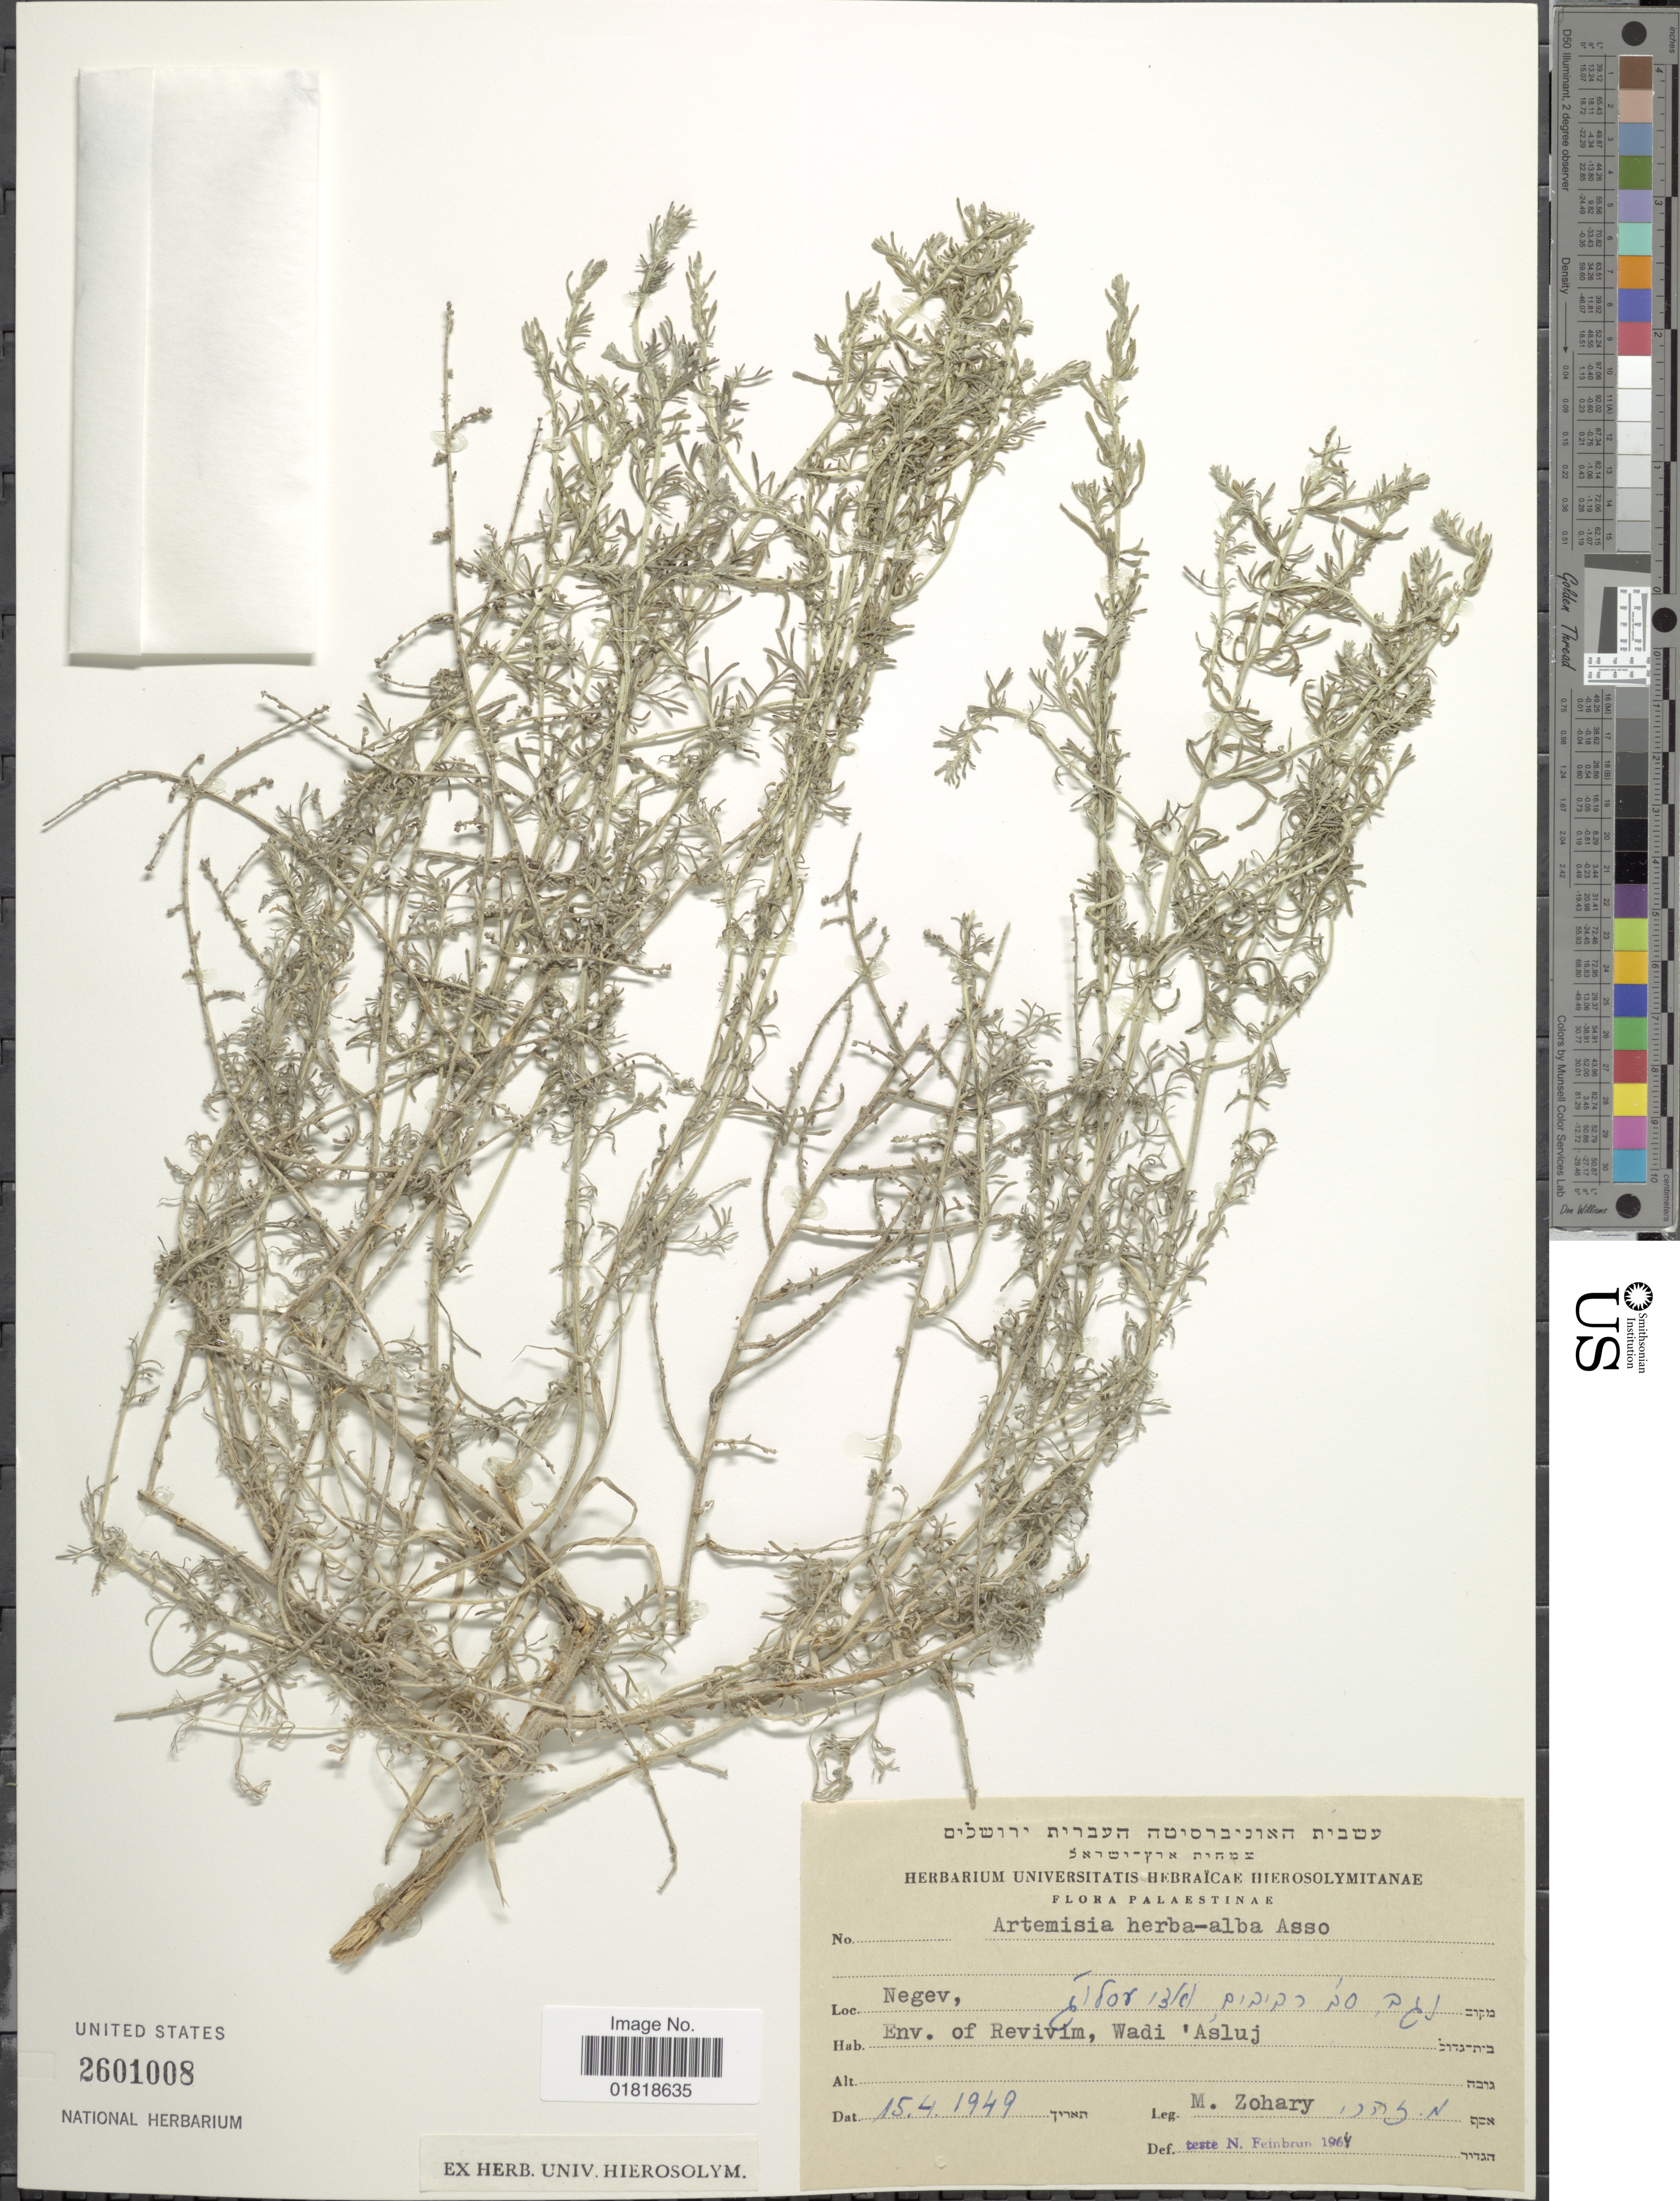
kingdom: Plantae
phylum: Tracheophyta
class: Magnoliopsida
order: Asterales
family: Asteraceae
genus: Artemisia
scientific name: Artemisia herba-alba asso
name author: Asso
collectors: M. Zohary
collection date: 1949-04-15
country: Israel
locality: Palestinane, Negev, env. of Revivim, Wadi 'Asluj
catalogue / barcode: US 2601008